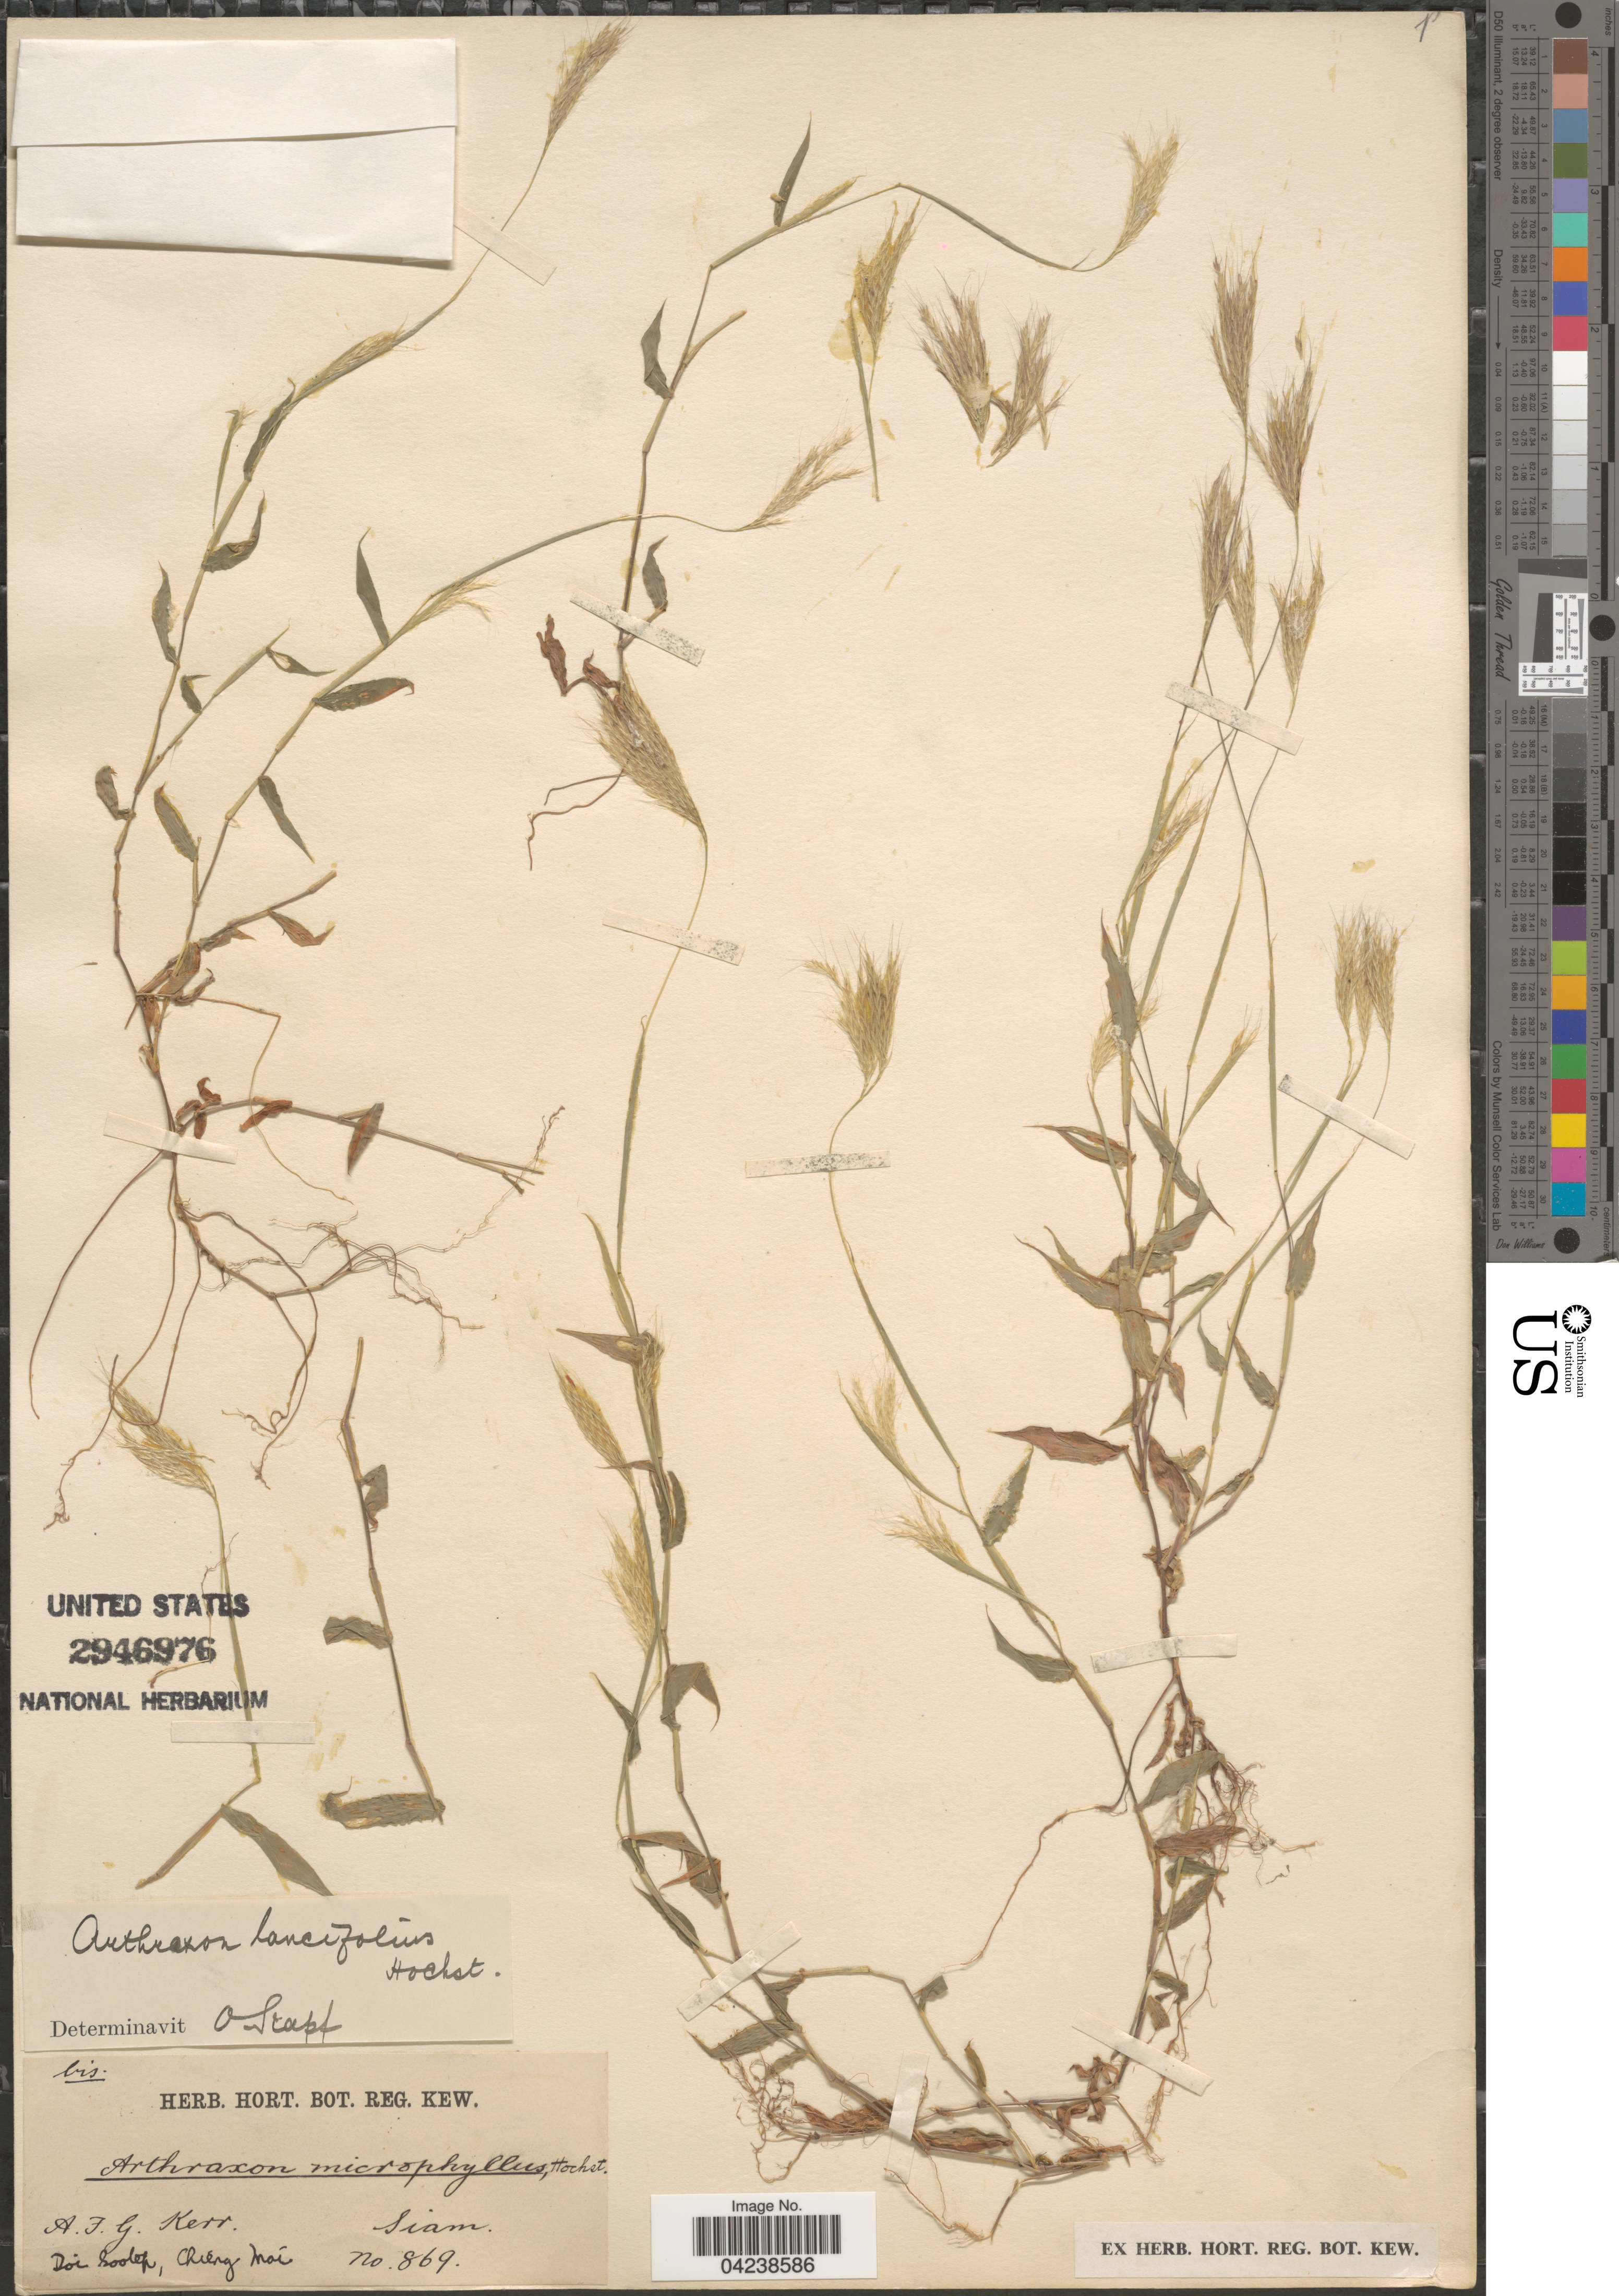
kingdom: Plantae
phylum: Tracheophyta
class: Liliopsida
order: Poales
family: Poaceae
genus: Arthraxon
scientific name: Arthraxon lancifolius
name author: (Trin.) Hochst.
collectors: A. F. G. Kerr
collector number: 869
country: Thailand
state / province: Chiang Mai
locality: Doi Sootep, Chiéng Maí. Siam.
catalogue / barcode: US 2946976